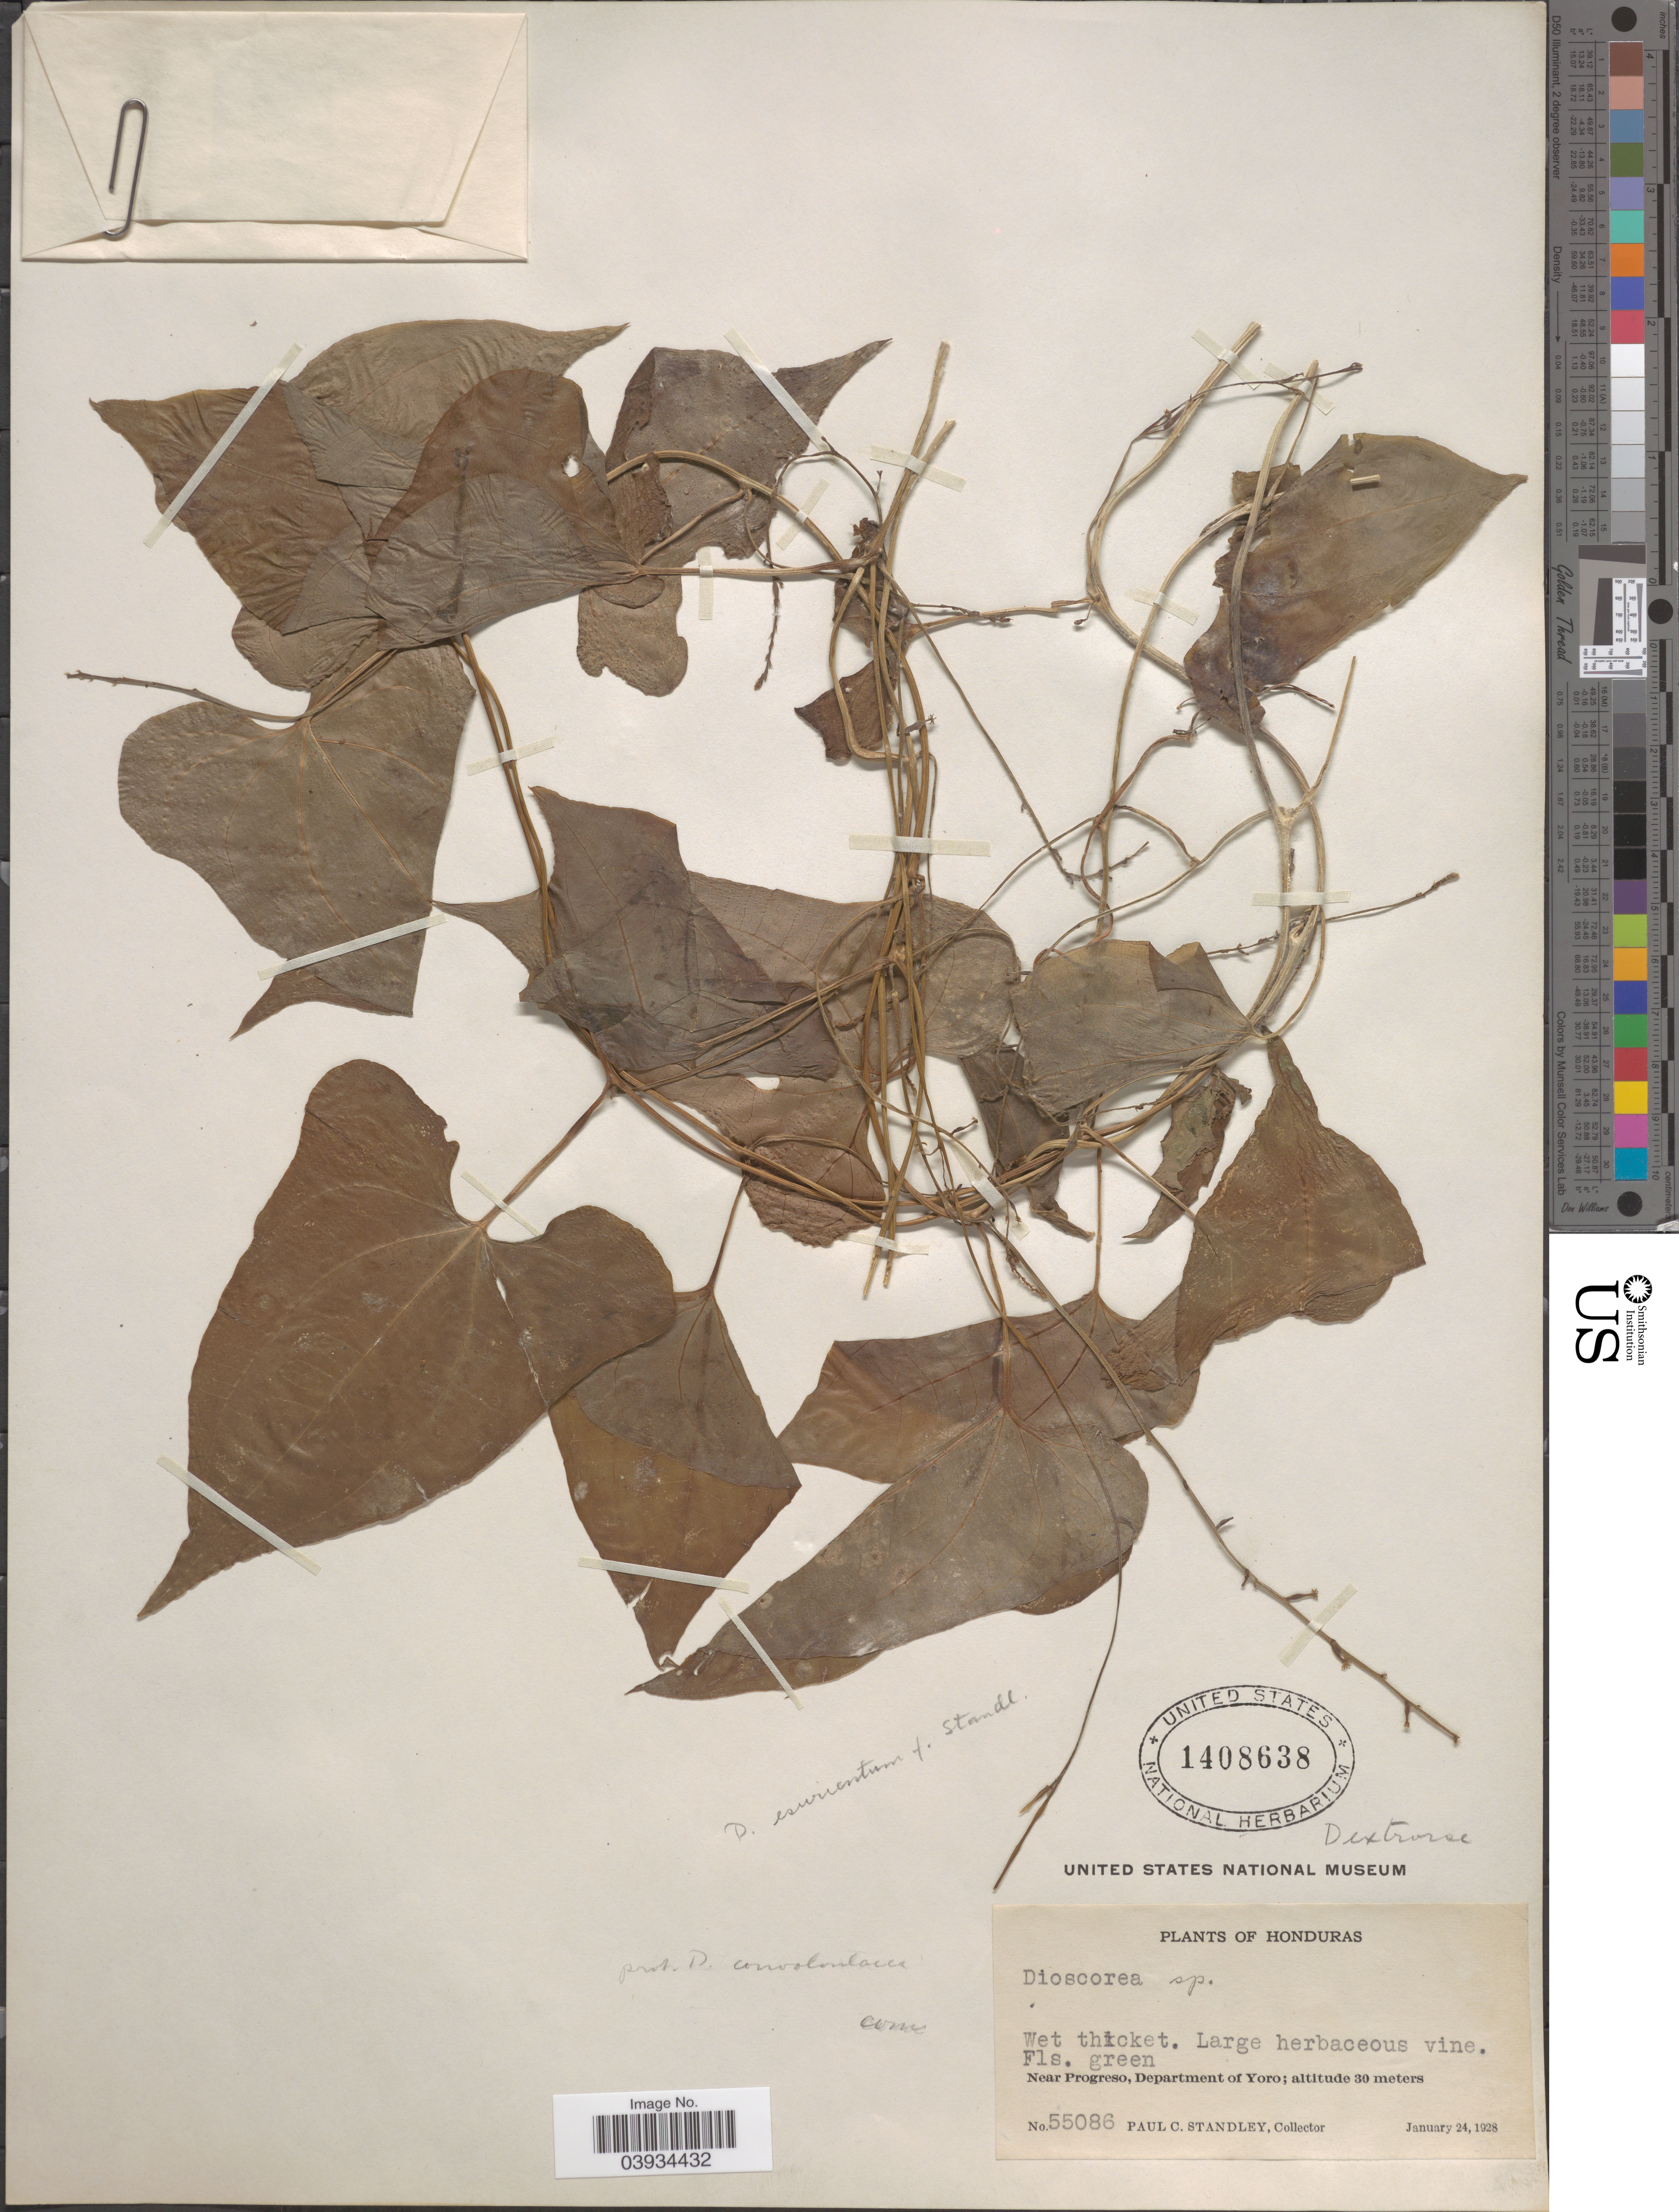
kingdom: Plantae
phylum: Tracheophyta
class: Liliopsida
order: Dioscoreales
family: Dioscoreaceae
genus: Dioscorea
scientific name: Dioscorea convolvulacea var. glabra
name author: (Hemsl.) Uline ex R. Knuth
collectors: P. C. Standley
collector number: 55086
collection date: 1928-01-24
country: Honduras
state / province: Yoro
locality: Near Progreso, Department of Yoro.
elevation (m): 30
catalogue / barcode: US 1408638